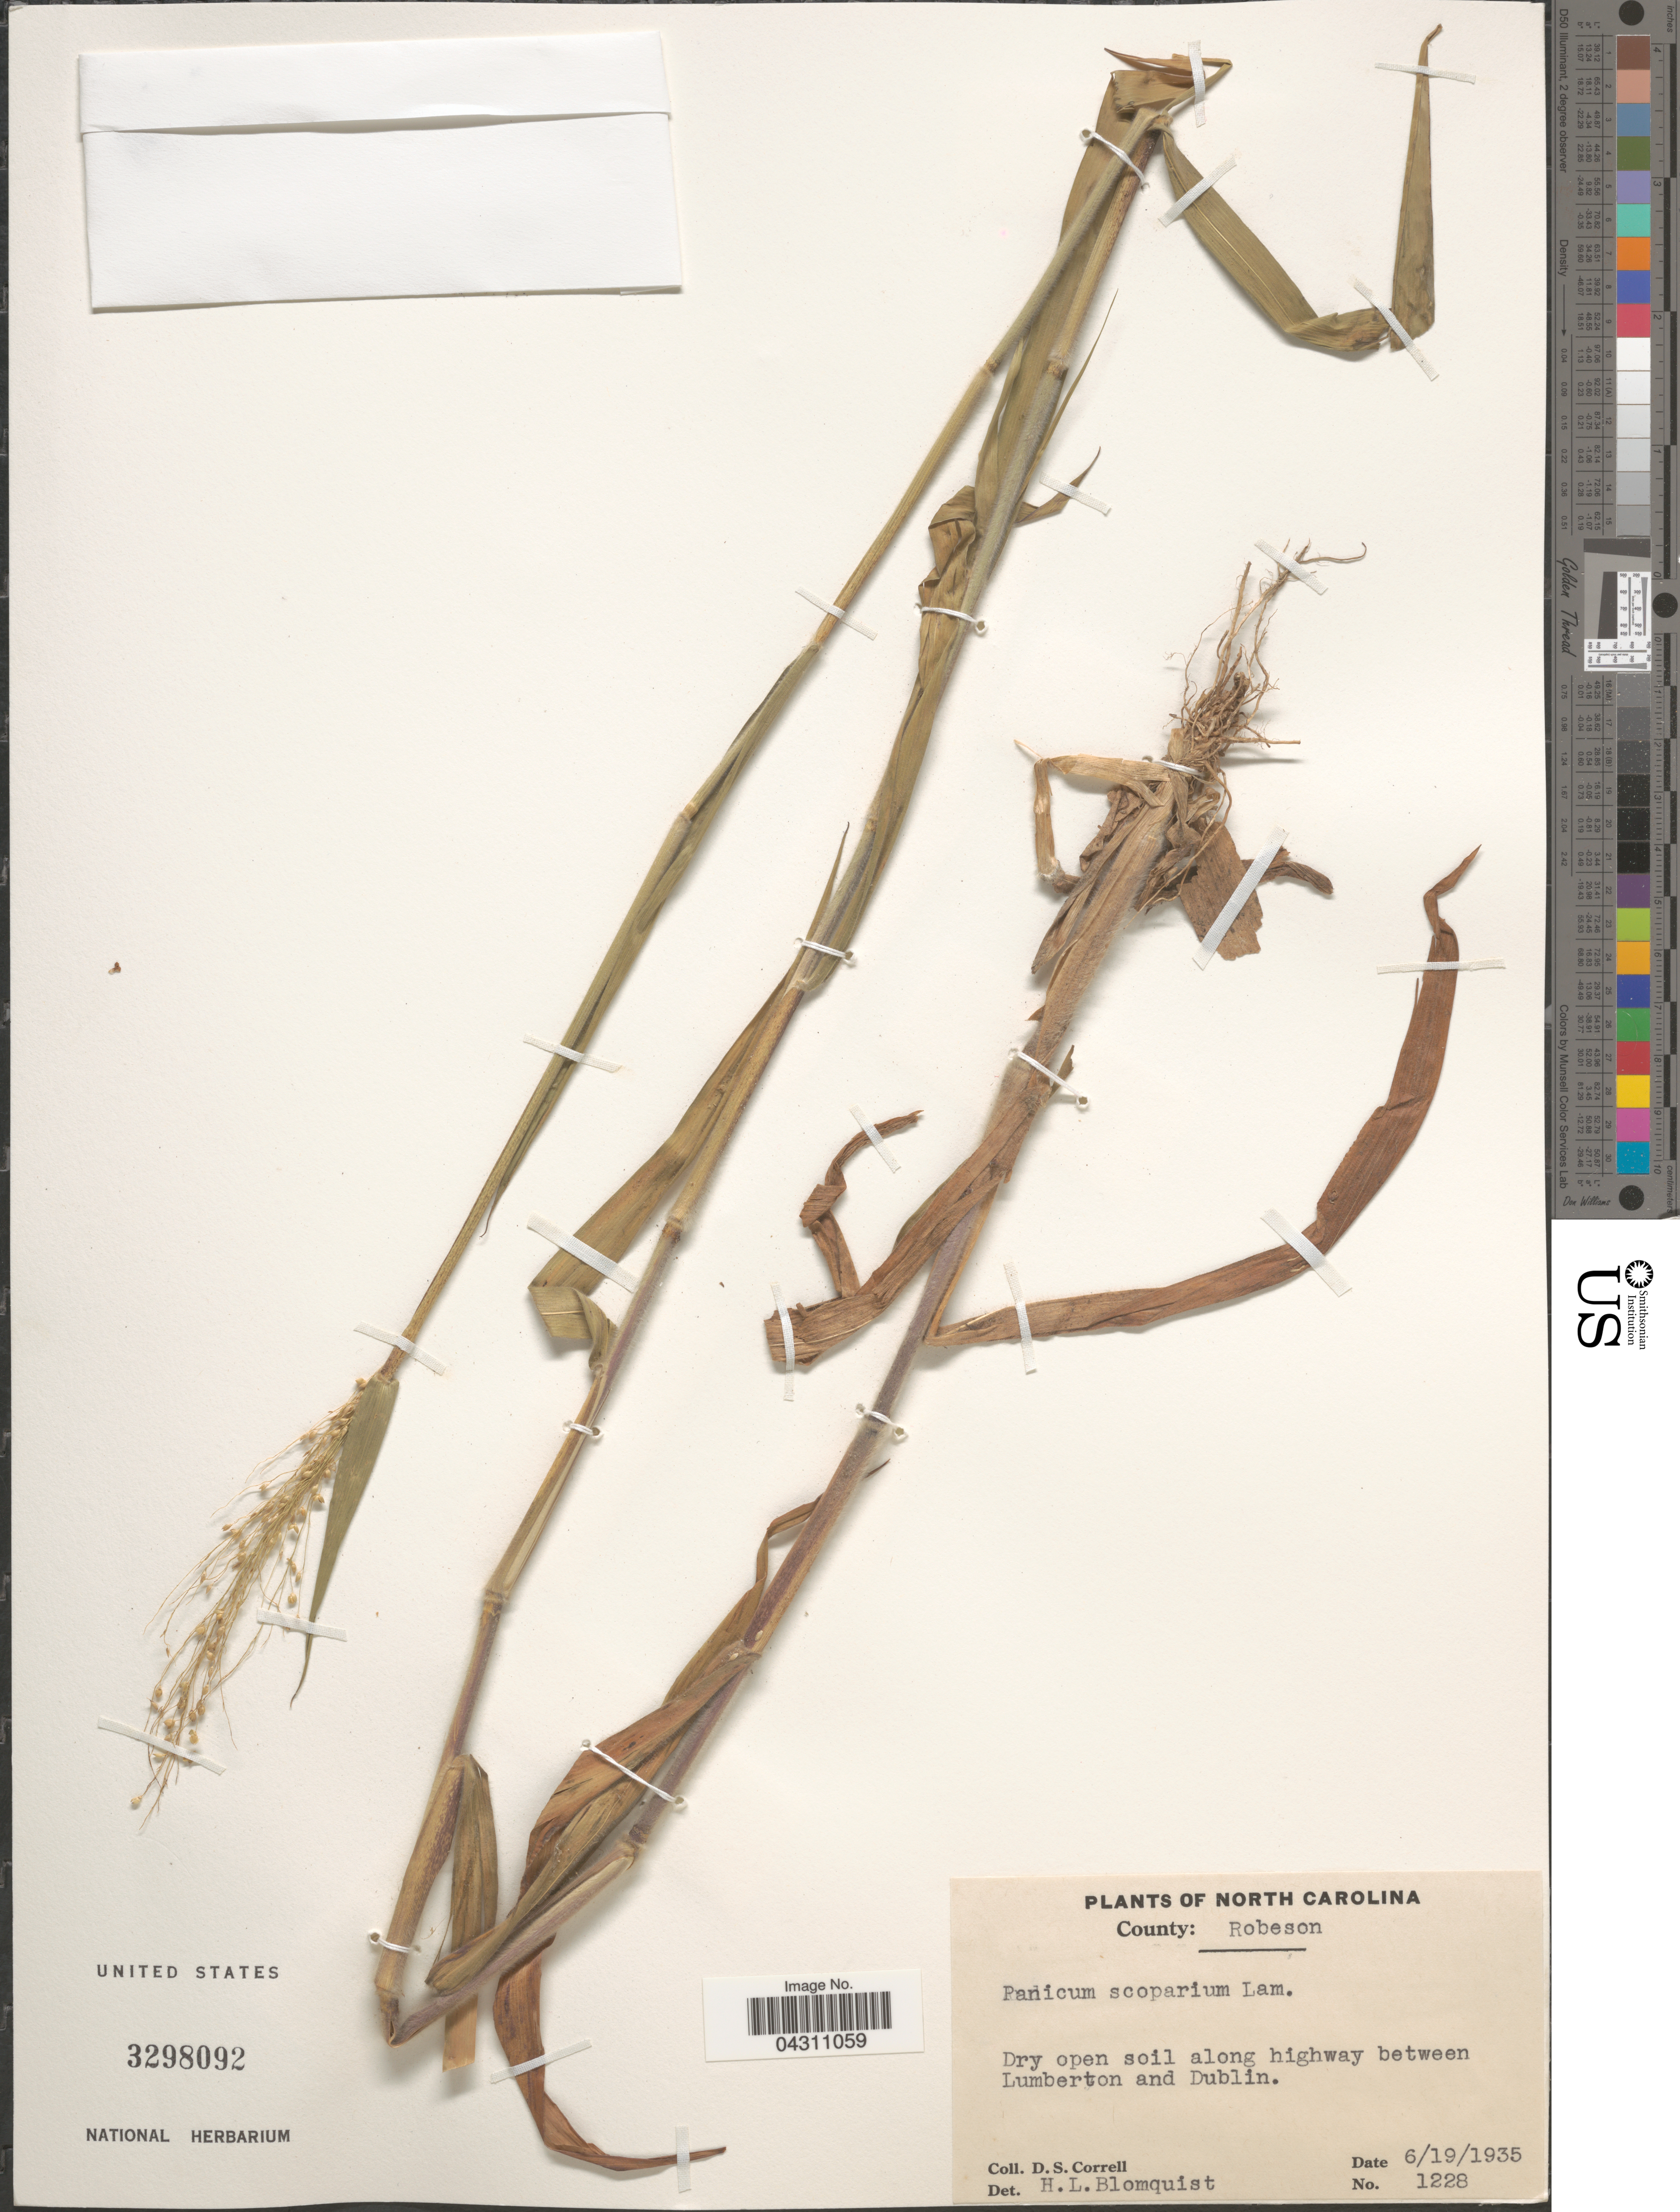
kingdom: Plantae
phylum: Tracheophyta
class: Liliopsida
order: Poales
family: Poaceae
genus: Dichanthelium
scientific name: Dichanthelium scoparium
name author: (Lam.) Gould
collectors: D. S. Correll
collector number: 1228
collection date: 1935-06-19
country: United States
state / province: North Carolina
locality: County: Robeson. Dry open soil along highway between Lumberton and Dublin.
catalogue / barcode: US 3298092